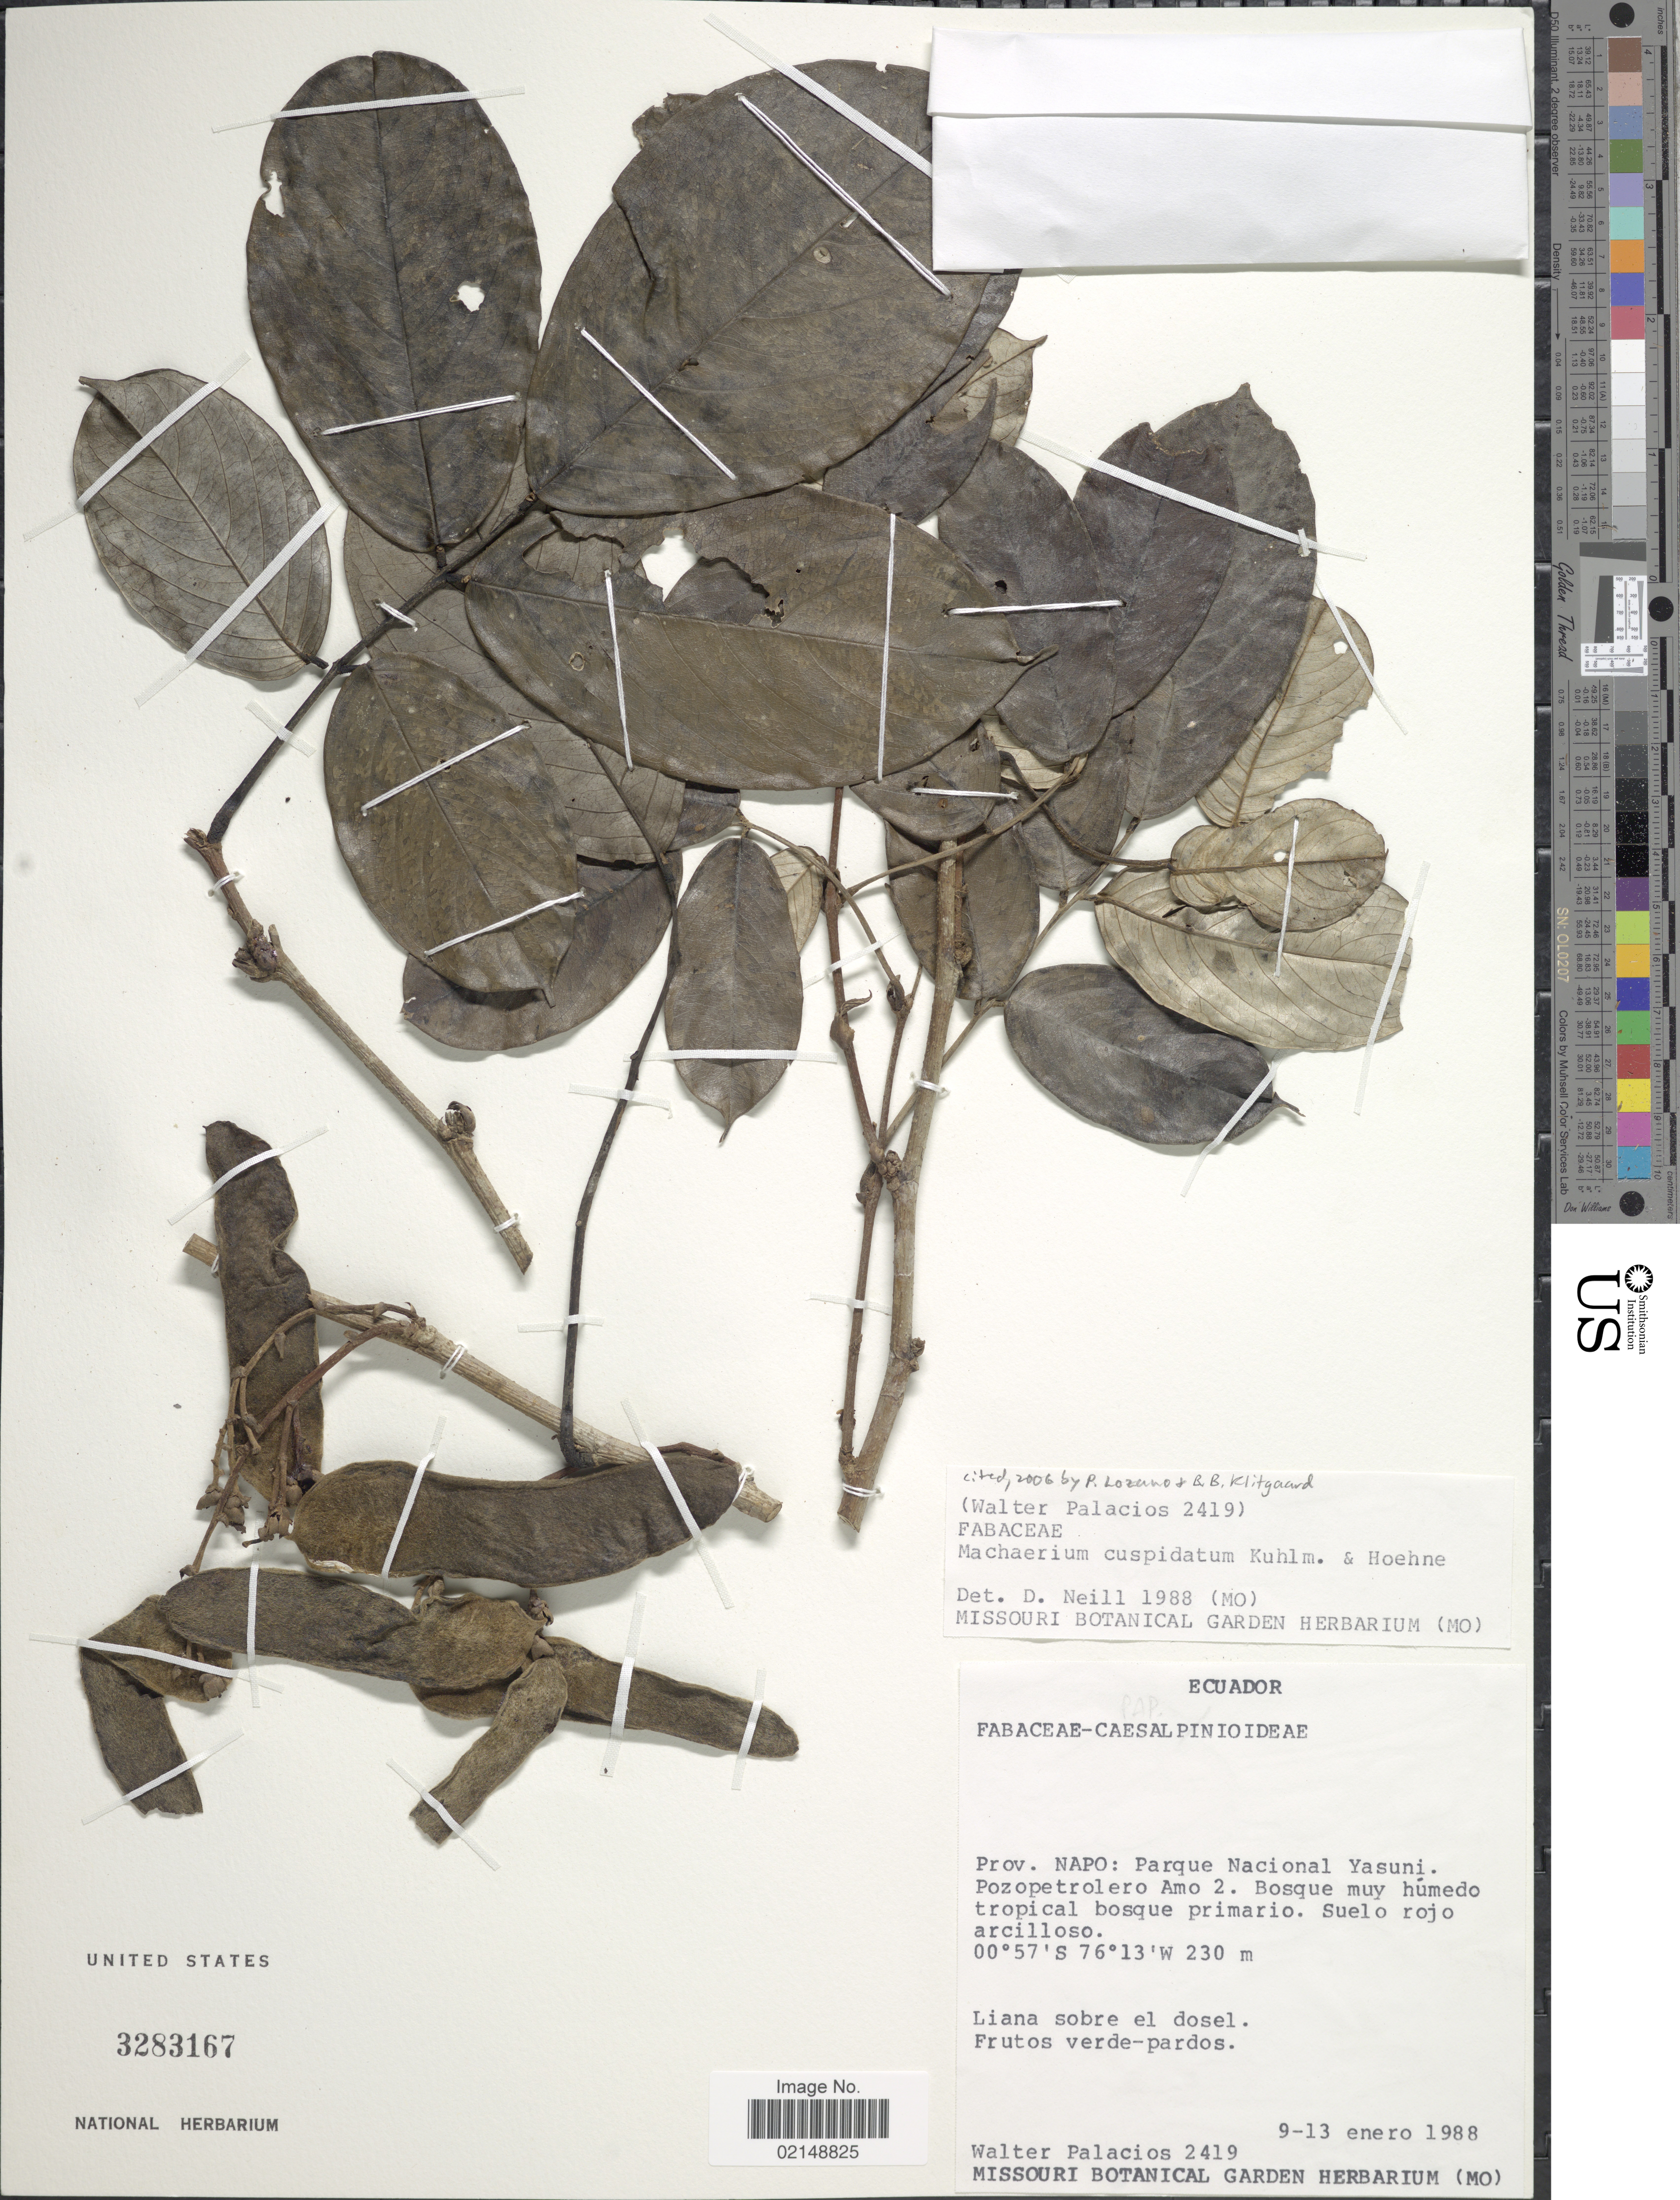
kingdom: Plantae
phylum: Tracheophyta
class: Magnoliopsida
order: Fabales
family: Fabaceae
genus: Machaerium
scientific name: Machaerium cuspidatum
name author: Kuhlm. & Hoehne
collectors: W. Palacios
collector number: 2419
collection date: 1988-01-09/1988-01-13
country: Ecuador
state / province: Napo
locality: Parque Nacional Yasuni, Pozopetrolero Amo 2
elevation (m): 230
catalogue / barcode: US 3283167